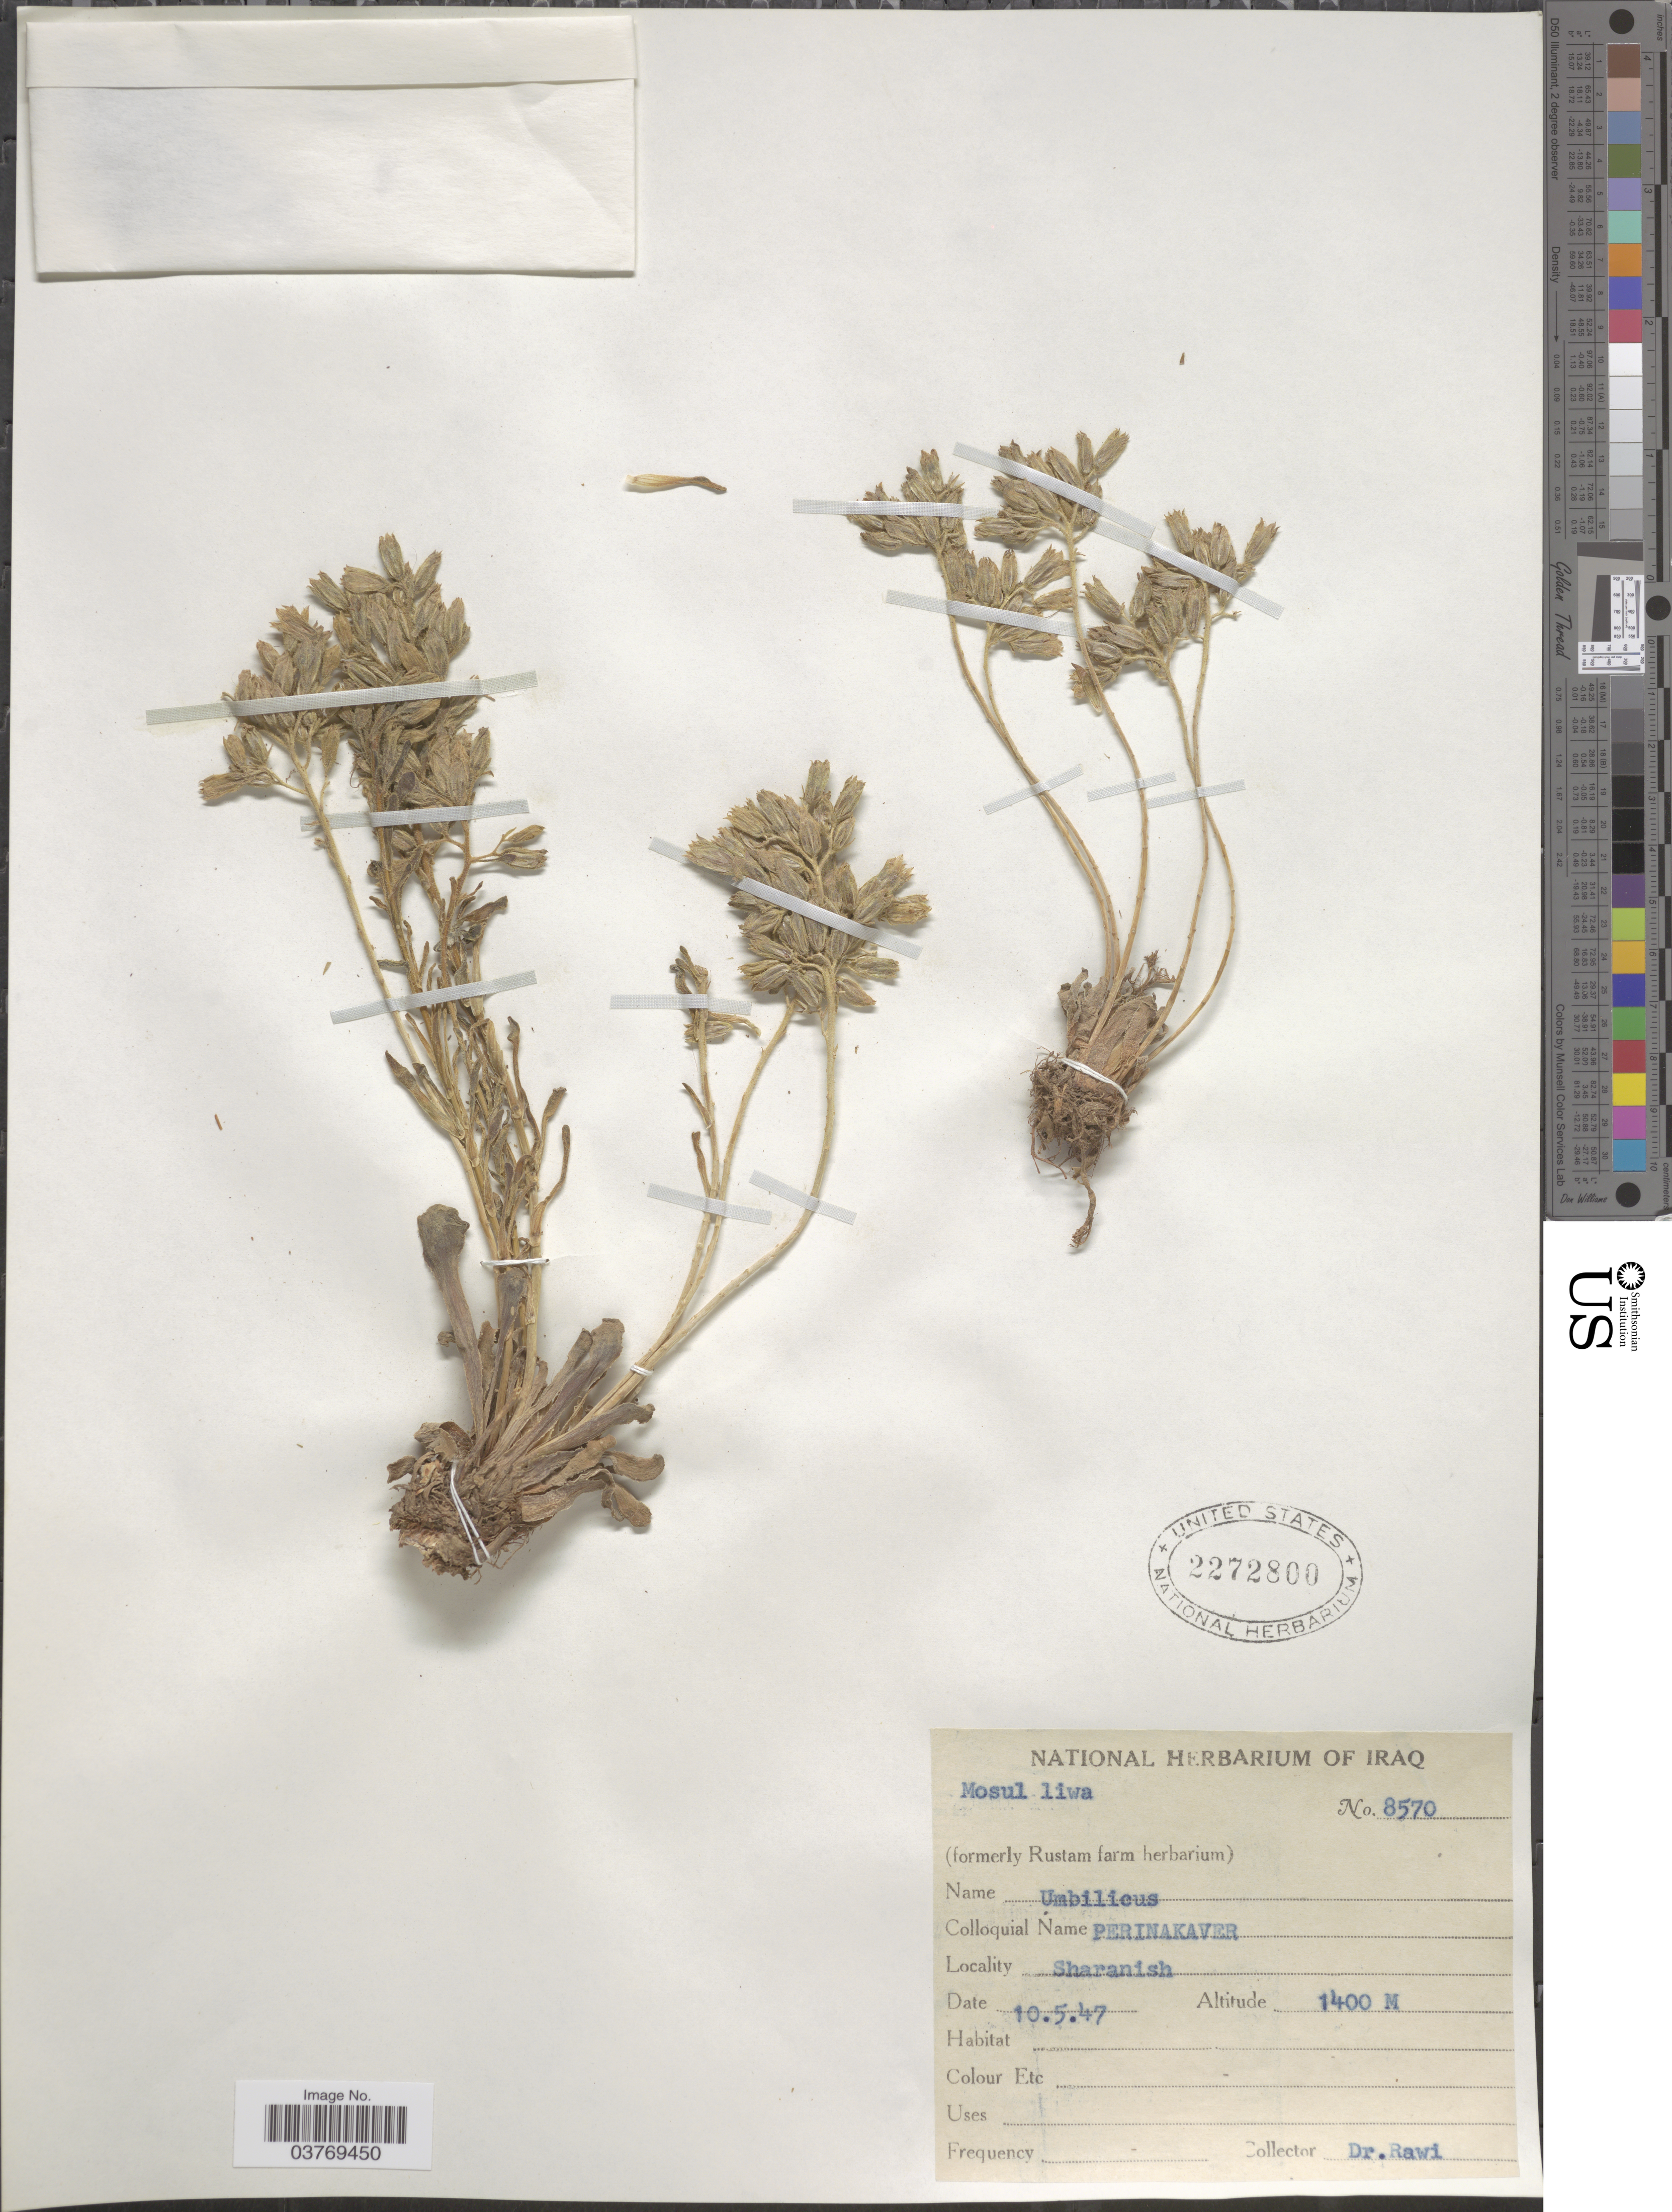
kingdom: Plantae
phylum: Tracheophyta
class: Magnoliopsida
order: Saxifragales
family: Crassulaceae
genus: Cotyledon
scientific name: Cotyledon sp.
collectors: -. Rawi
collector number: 8570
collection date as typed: Transcribed d/m/y: 10/5/47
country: Iraq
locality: Mosul liwa. Sharanish.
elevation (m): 1400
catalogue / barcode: US 2272800